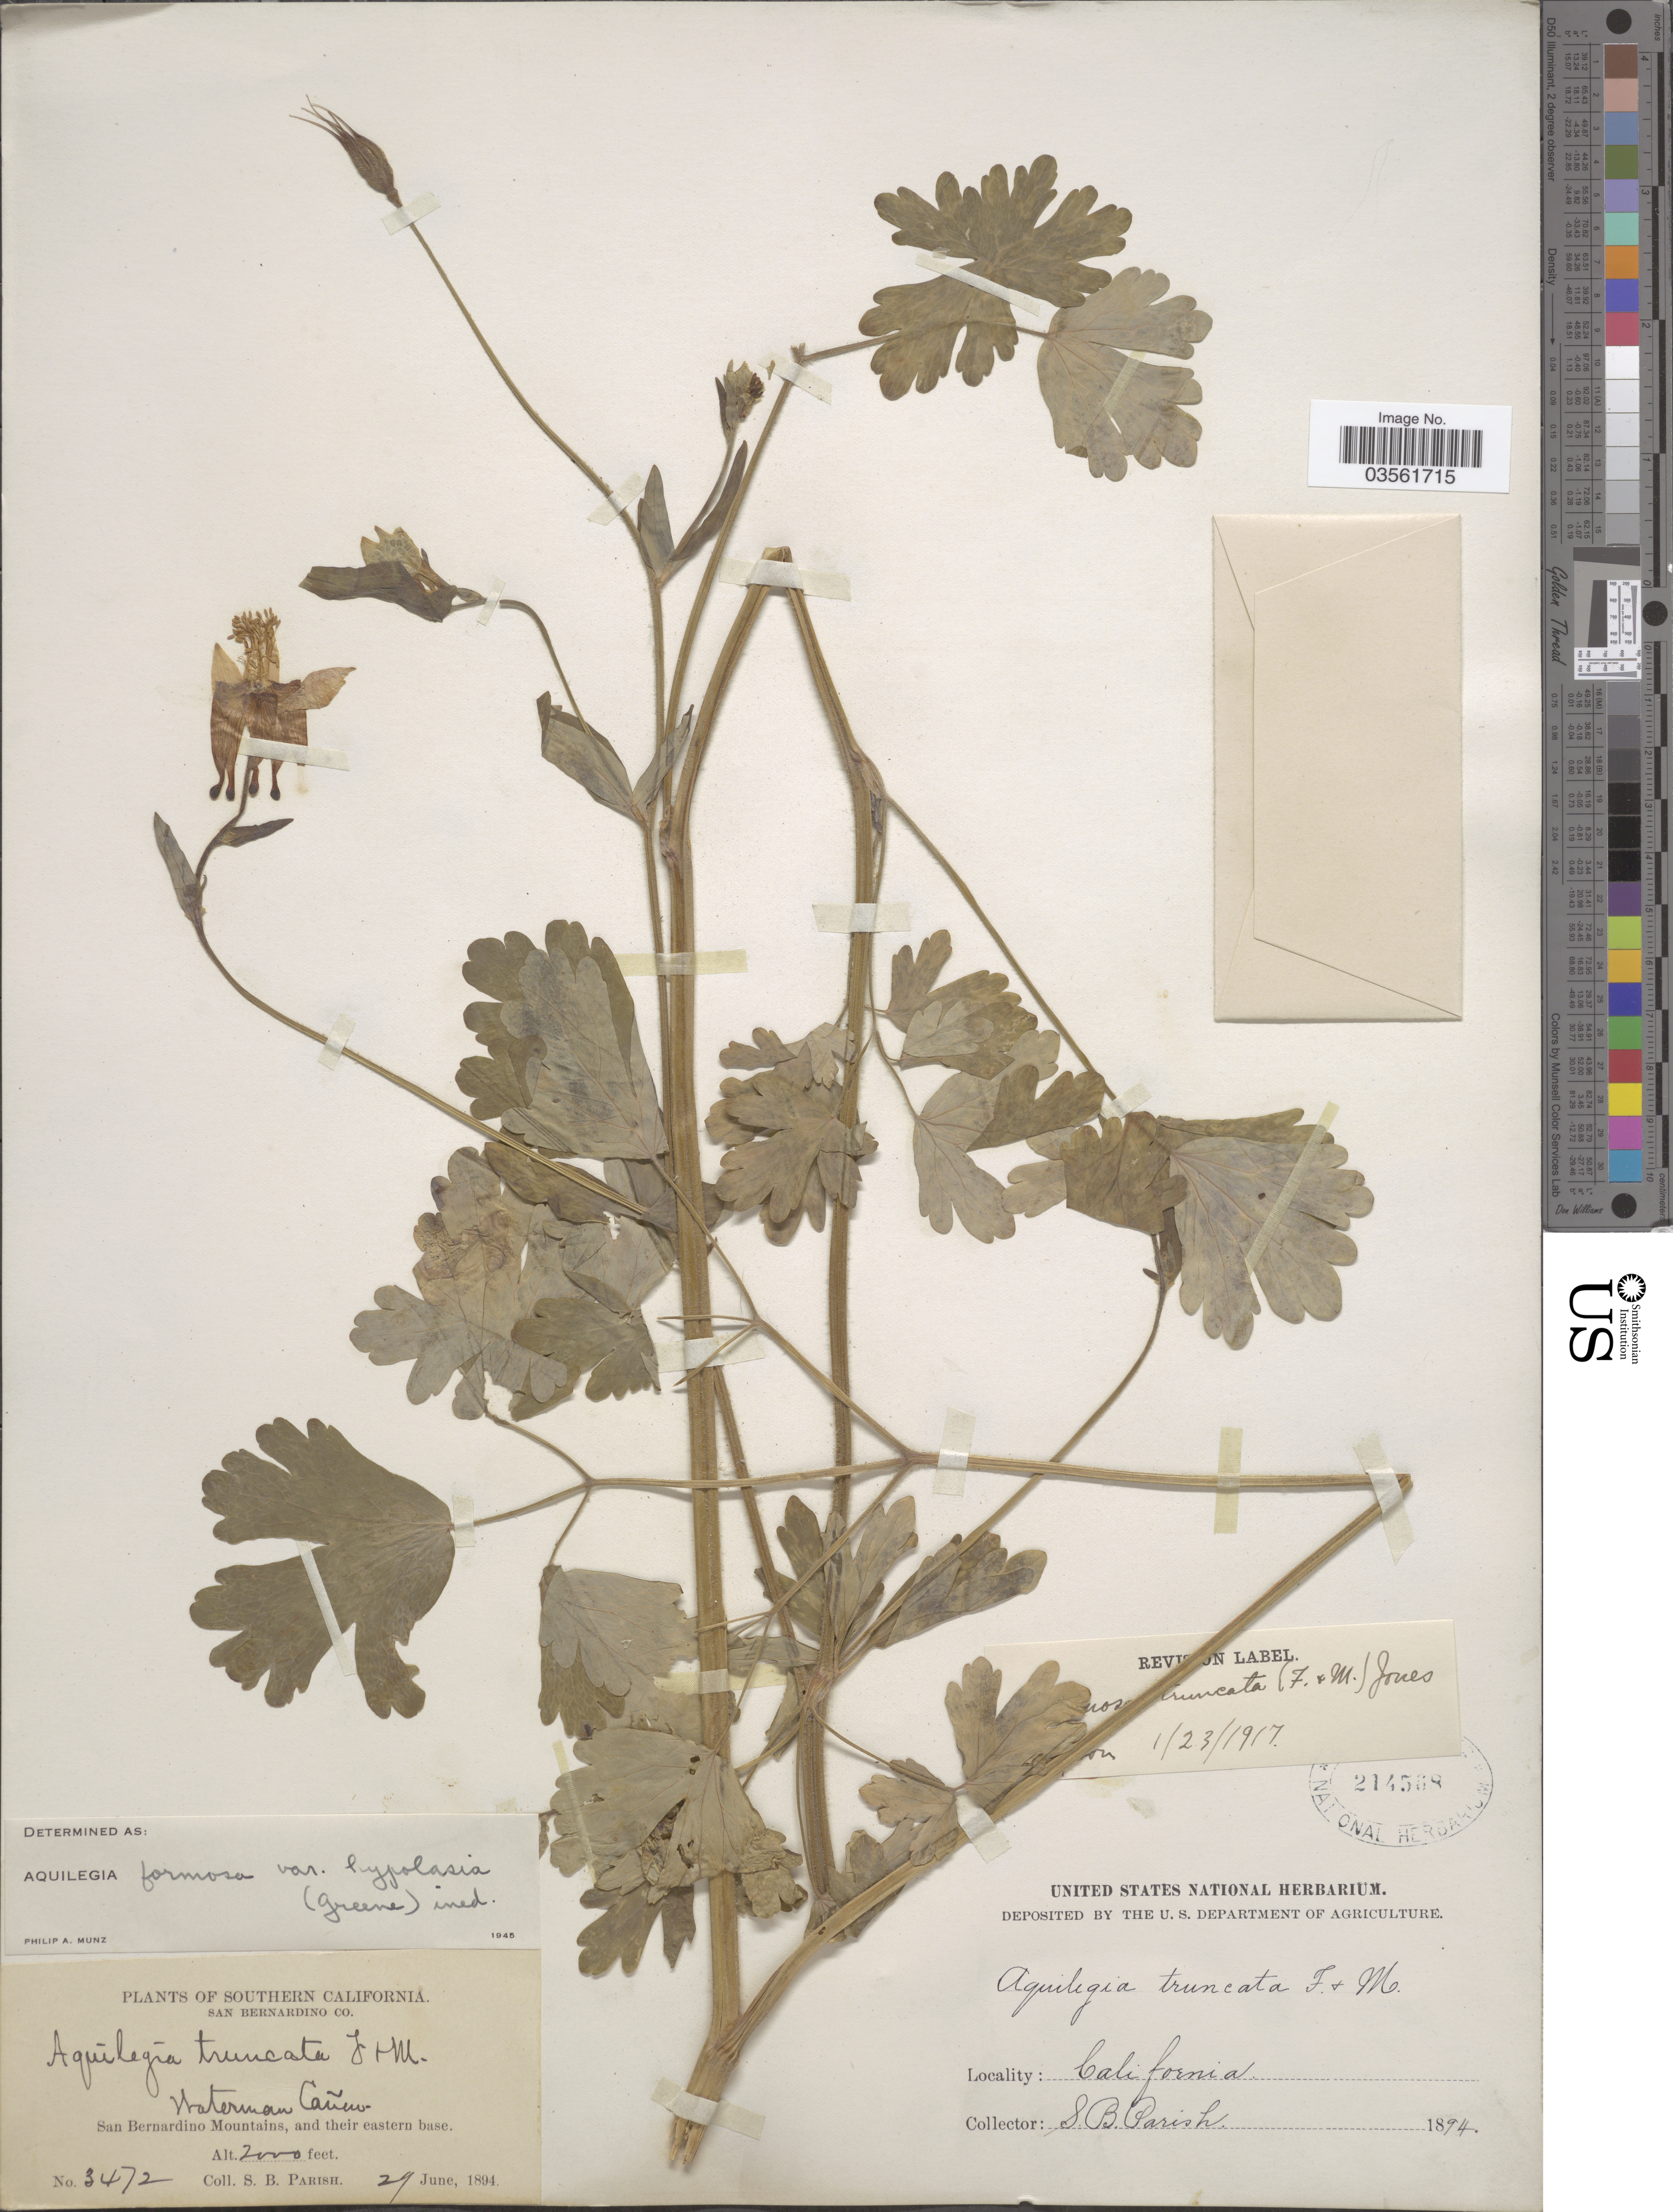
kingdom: Plantae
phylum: Tracheophyta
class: Magnoliopsida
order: Ranunculales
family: Ranunculaceae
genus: Aquilegia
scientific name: Aquilegia formosa var. hypolasia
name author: (Greene) Munz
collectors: S. B. Parish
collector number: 3472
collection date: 1894-06-29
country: United States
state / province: California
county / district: San Bernardino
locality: Southern California. San Bernardino Co. Waterman Cañon. San Bernardino Mountains, and their eastern base.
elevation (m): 610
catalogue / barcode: US 214568